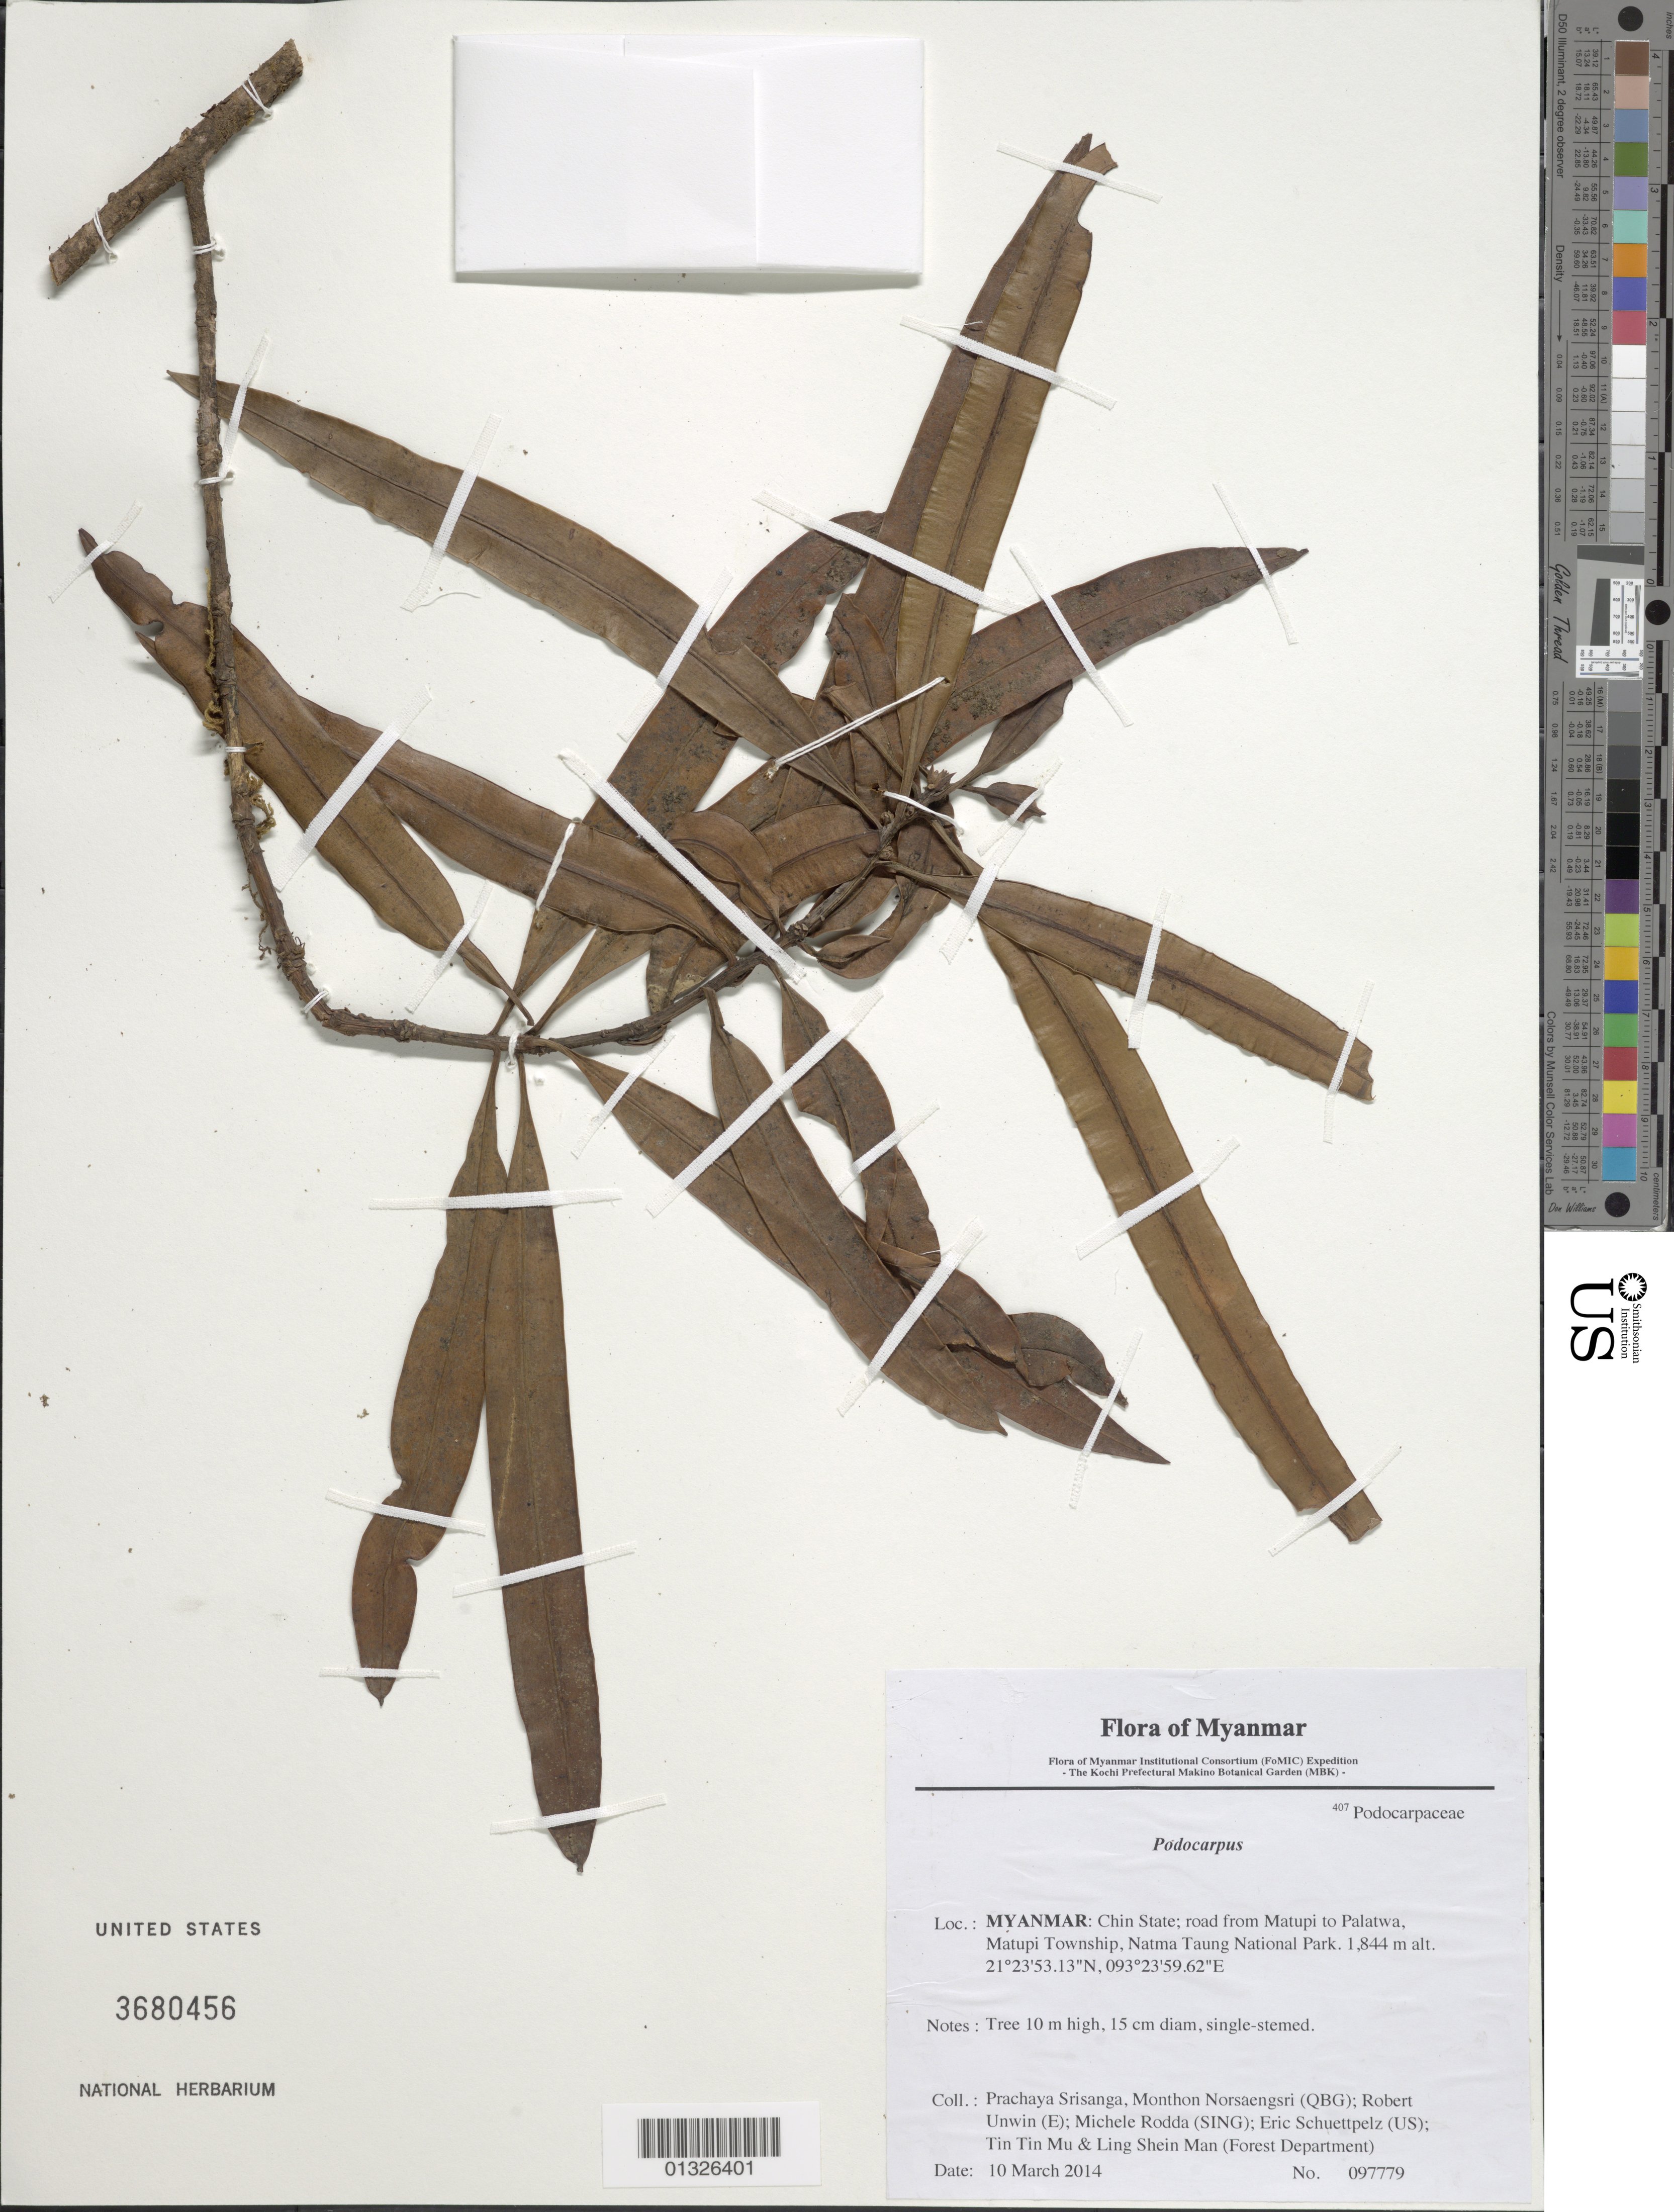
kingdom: Plantae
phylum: Tracheophyta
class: Pinopsida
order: Pinales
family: Podocarpaceae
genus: Podocarpus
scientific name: Podocarpus sp.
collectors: P. Srisanga, M. Norsaengsri, R. Unwin, M. Rodda, E. Schuettpelz, Tin Tin Mu & Ling Shein Man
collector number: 97779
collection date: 2014-03-10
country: Myanmar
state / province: Chin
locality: Road from Matupi to Palatwa, Matupi Township, Natma Taung National Park.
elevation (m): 1844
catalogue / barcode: US 3680456